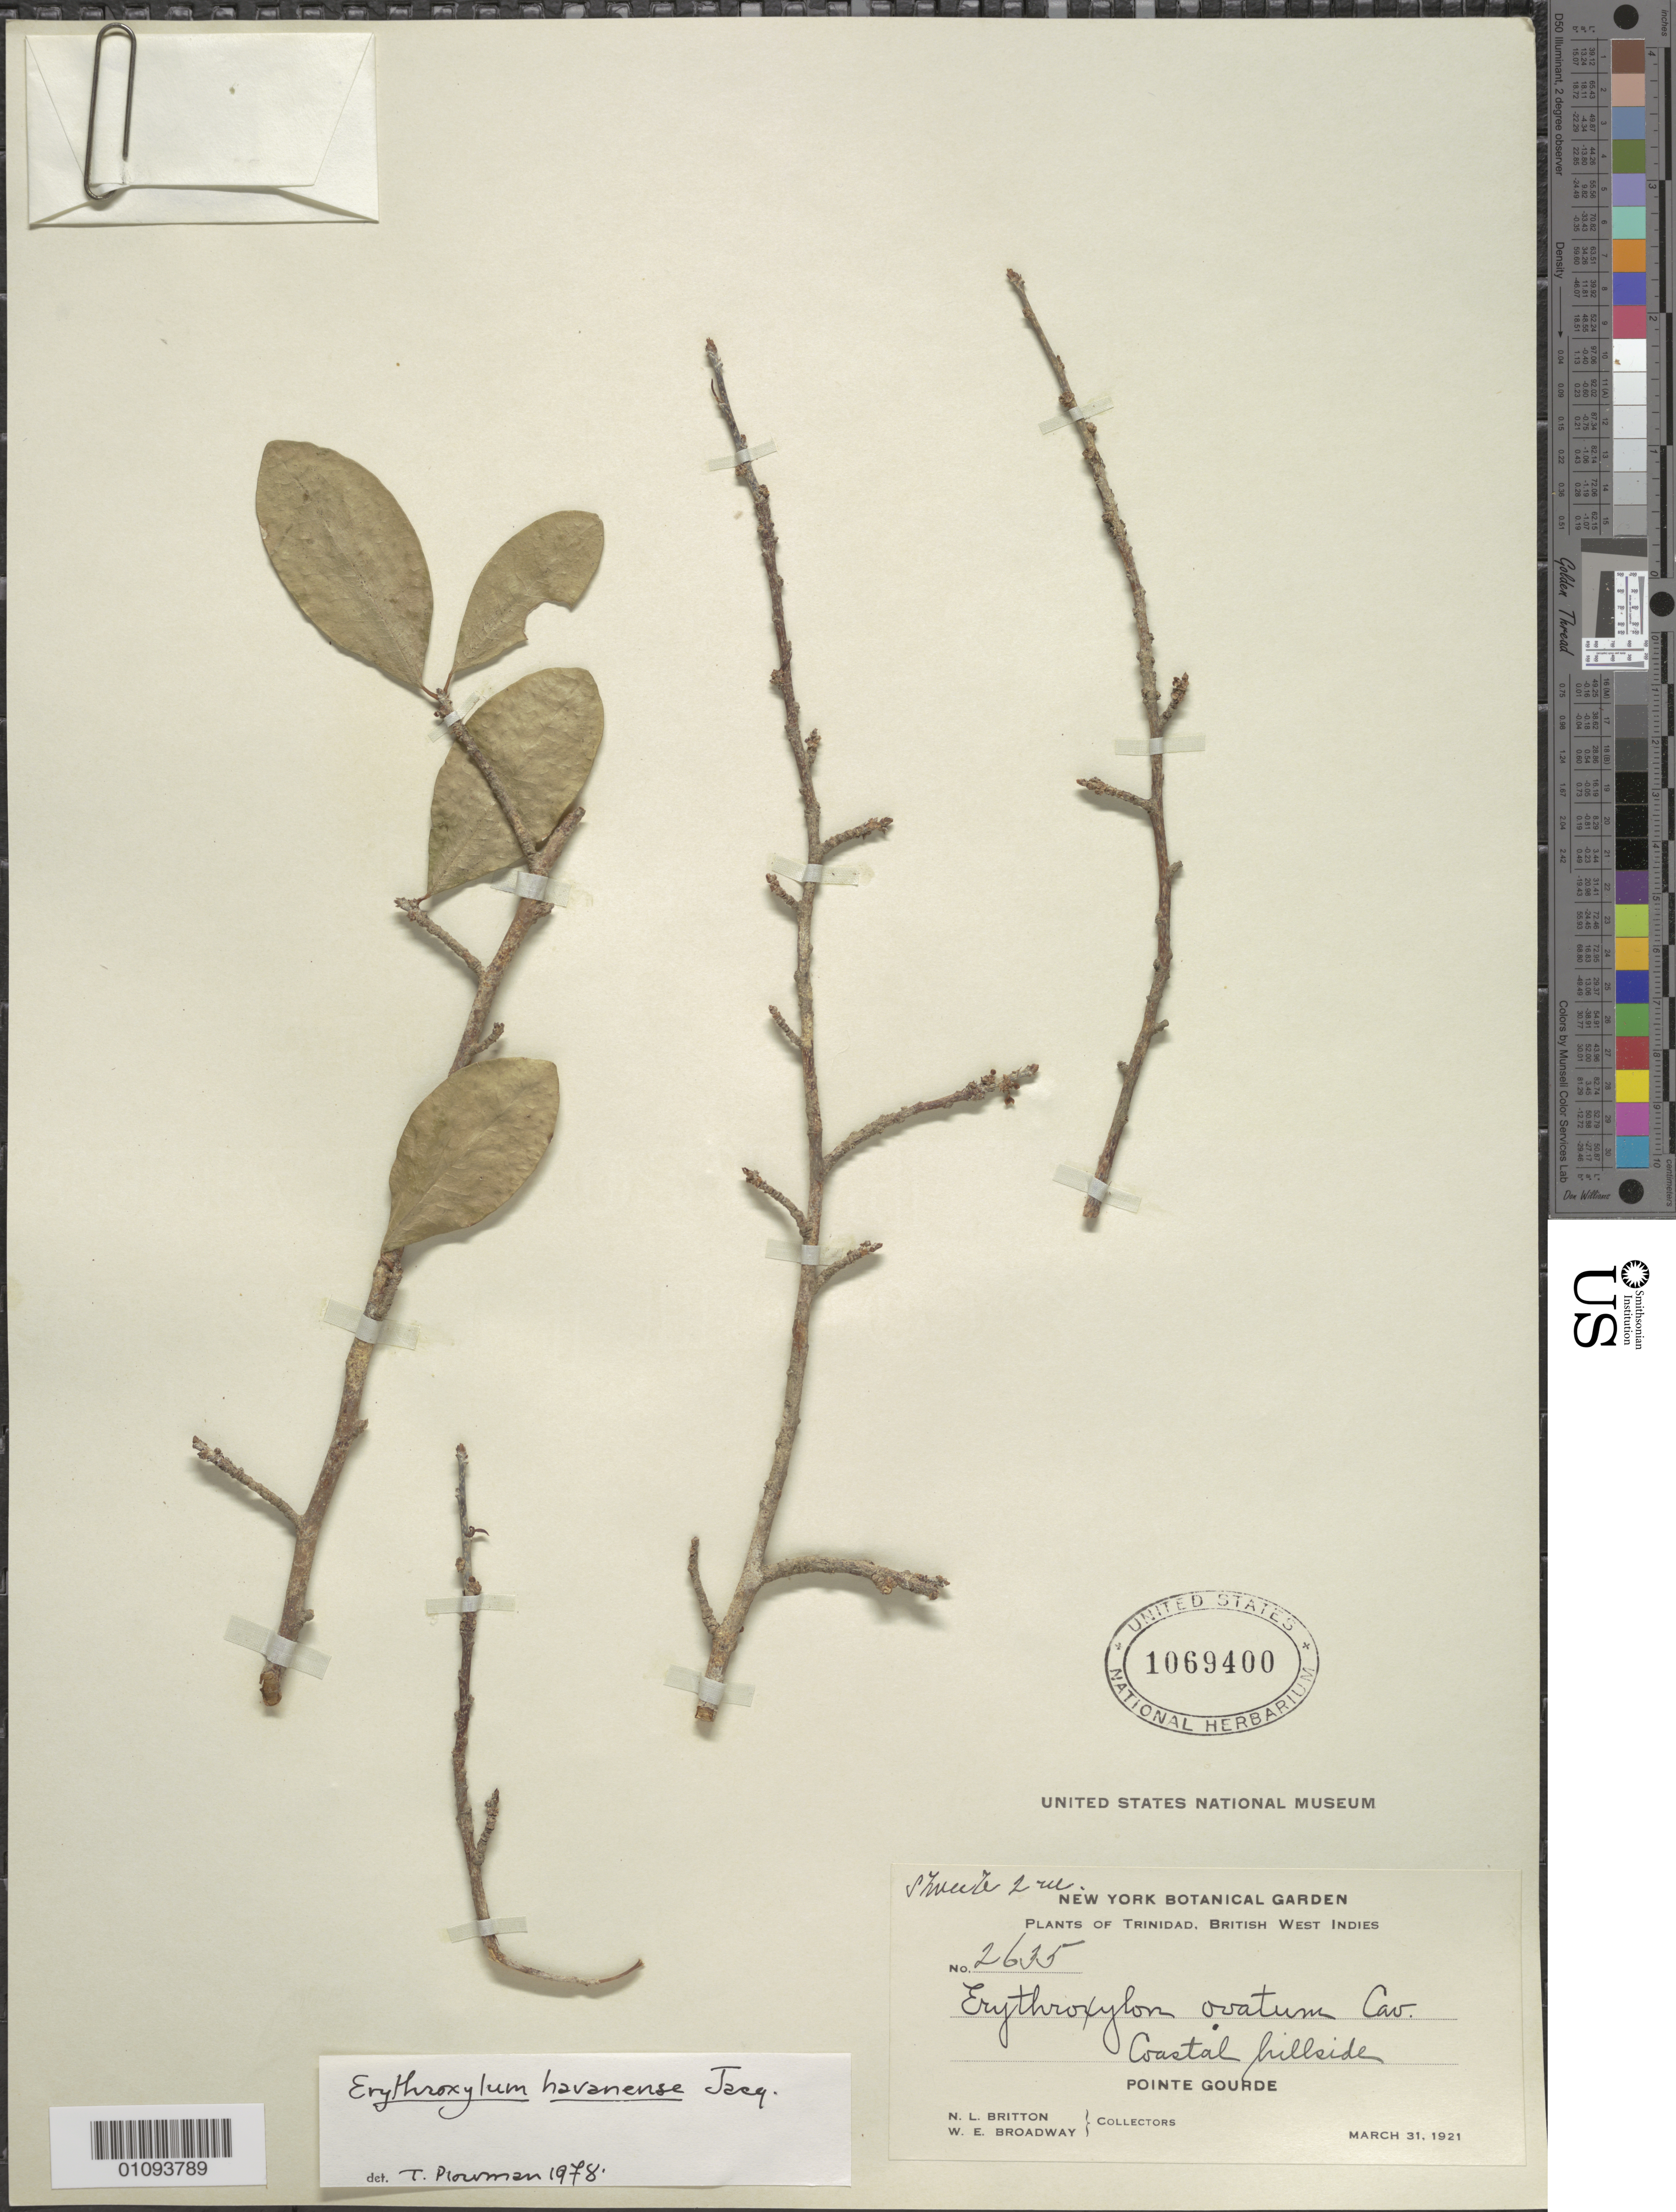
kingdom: Plantae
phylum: Tracheophyta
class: Magnoliopsida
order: Malpighiales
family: Erythroxylaceae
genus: Erythroxylum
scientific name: Erythroxylum havanense var. havanense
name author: Jacq.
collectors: N. Britton & W. E. Broadway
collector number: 2635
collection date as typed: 31 Mar 1921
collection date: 1921-03-31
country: Trinidad and Tobago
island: Trinidad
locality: Pointe Gourde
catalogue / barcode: US 1069400